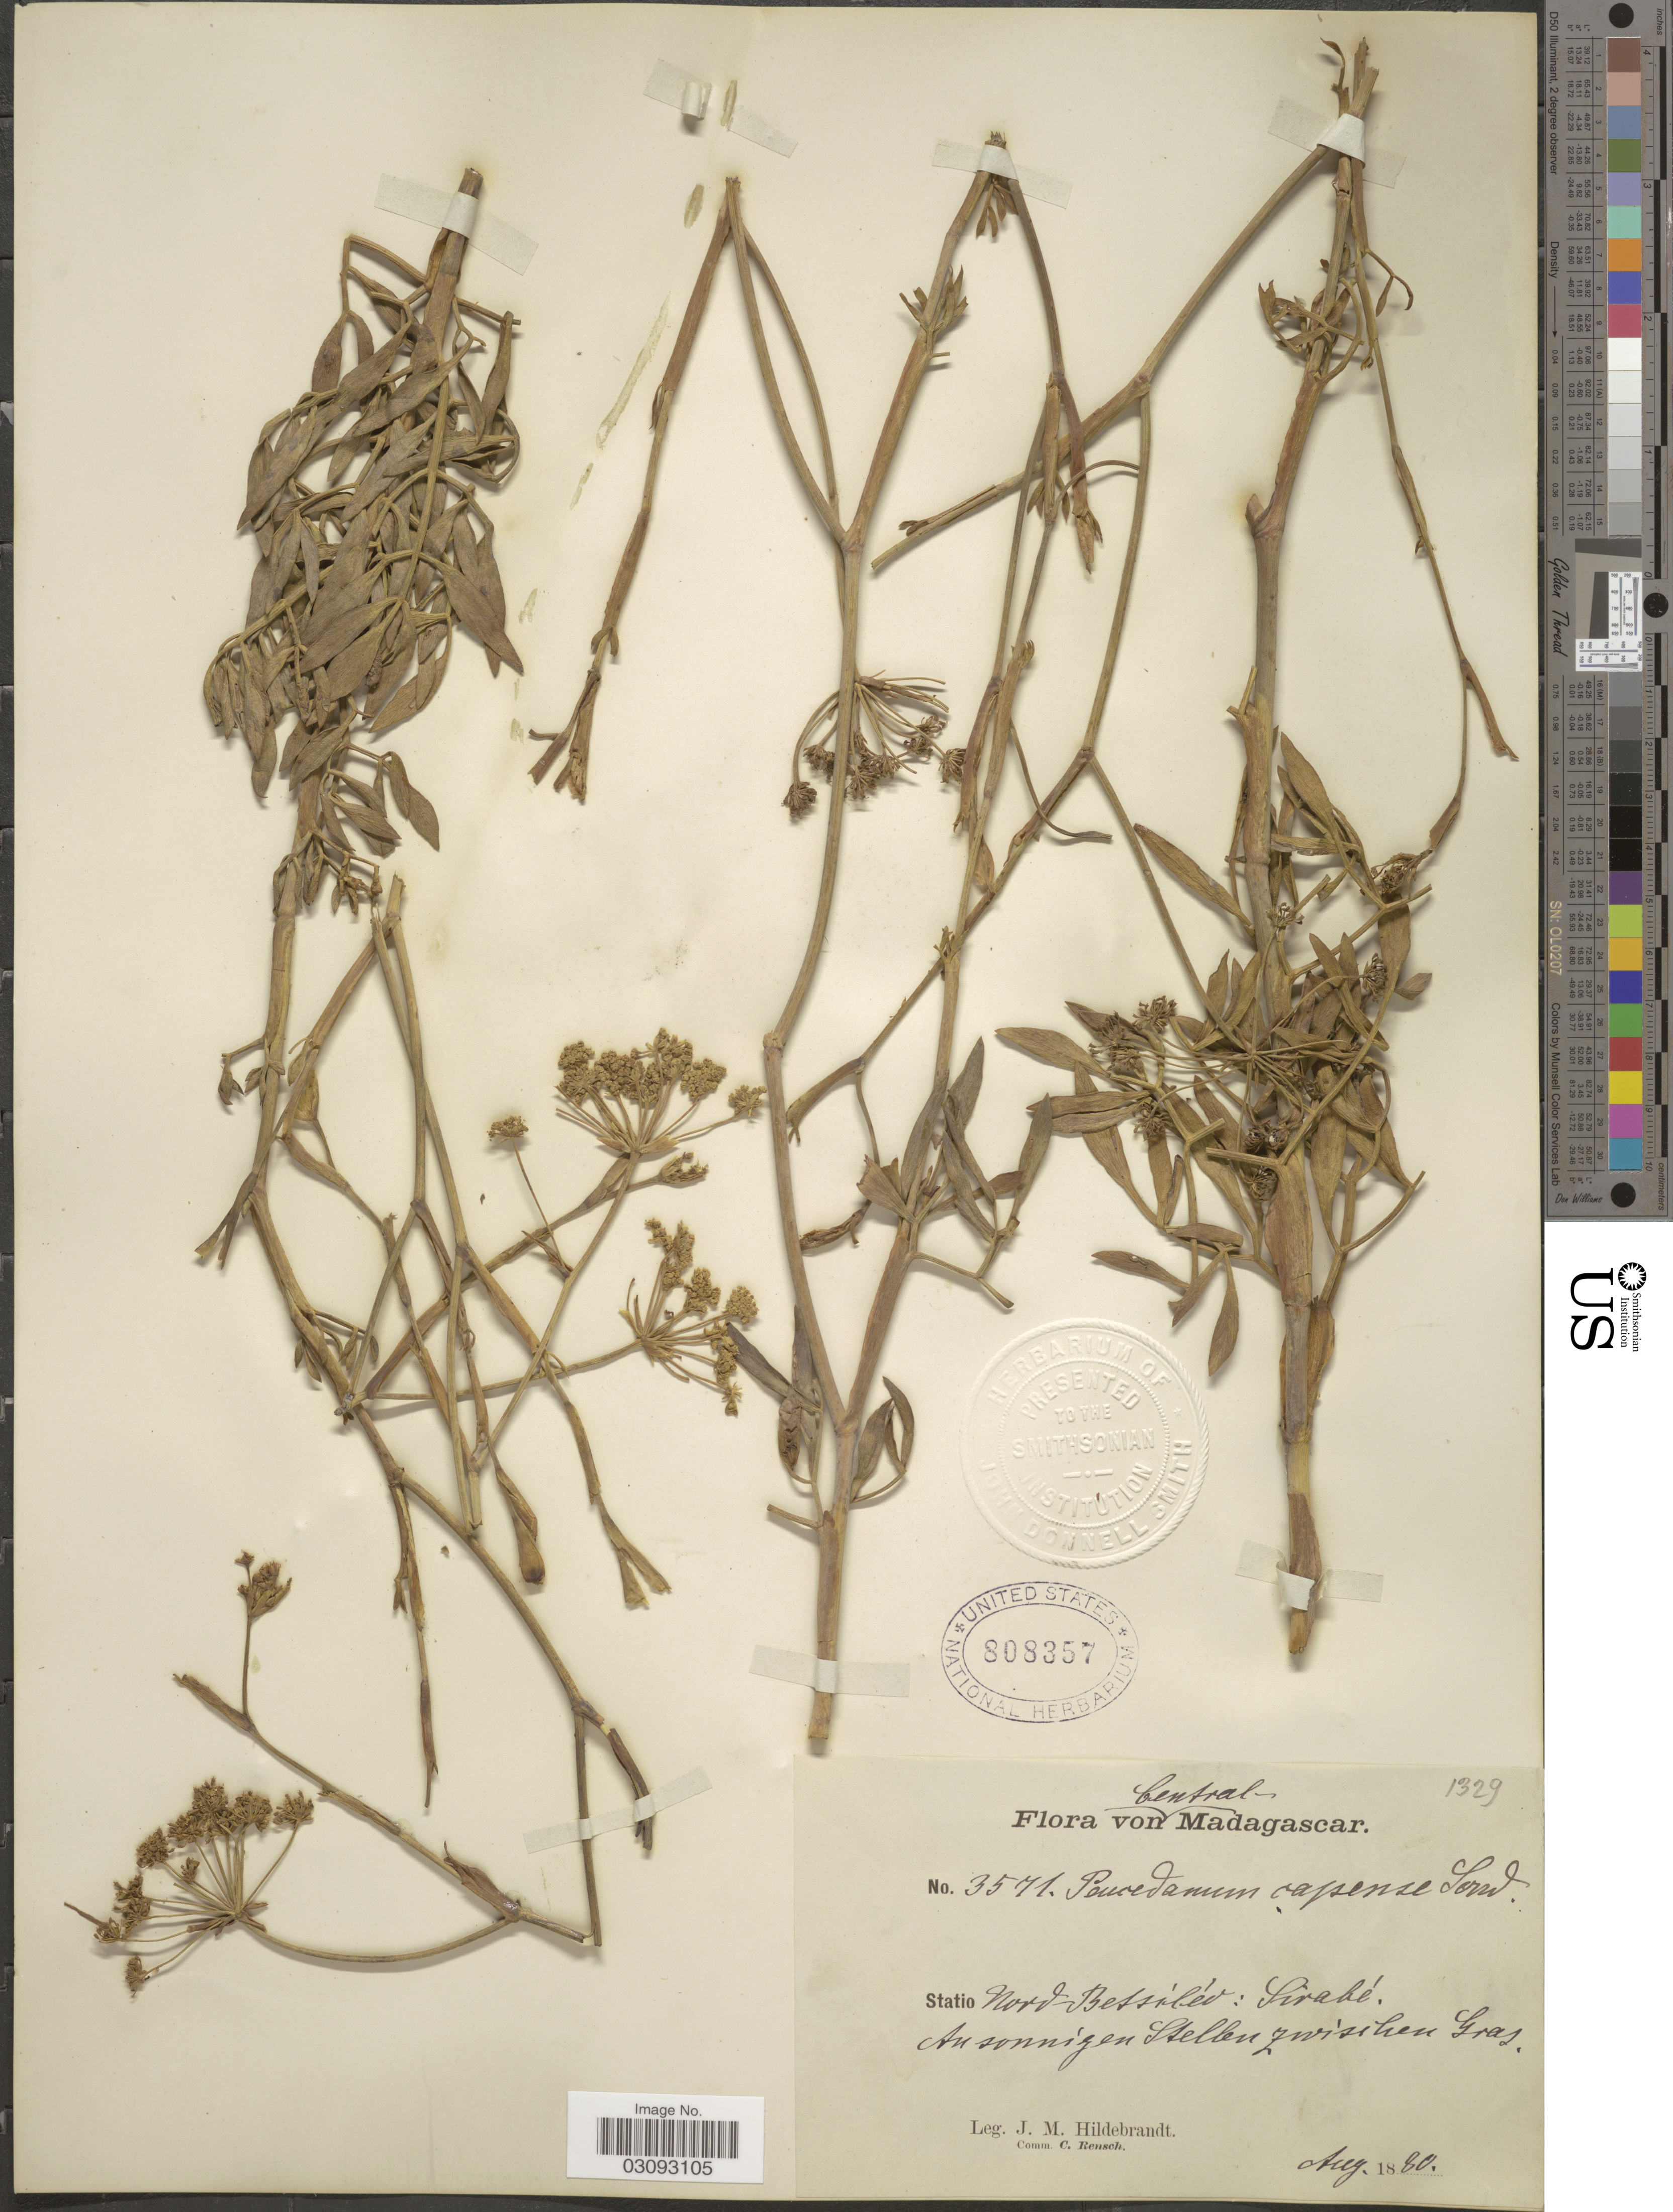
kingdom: Plantae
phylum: Tracheophyta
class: Magnoliopsida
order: Apiales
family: Apiaceae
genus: Peucedanum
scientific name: Peucedanum capense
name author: (Thunb.) Sond.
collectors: J. Hildebrandt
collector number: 3571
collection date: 1880-08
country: Madagascar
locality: Central Madagascar. Statio Nord-Bessiléo-Sirabé.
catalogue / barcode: US 808357